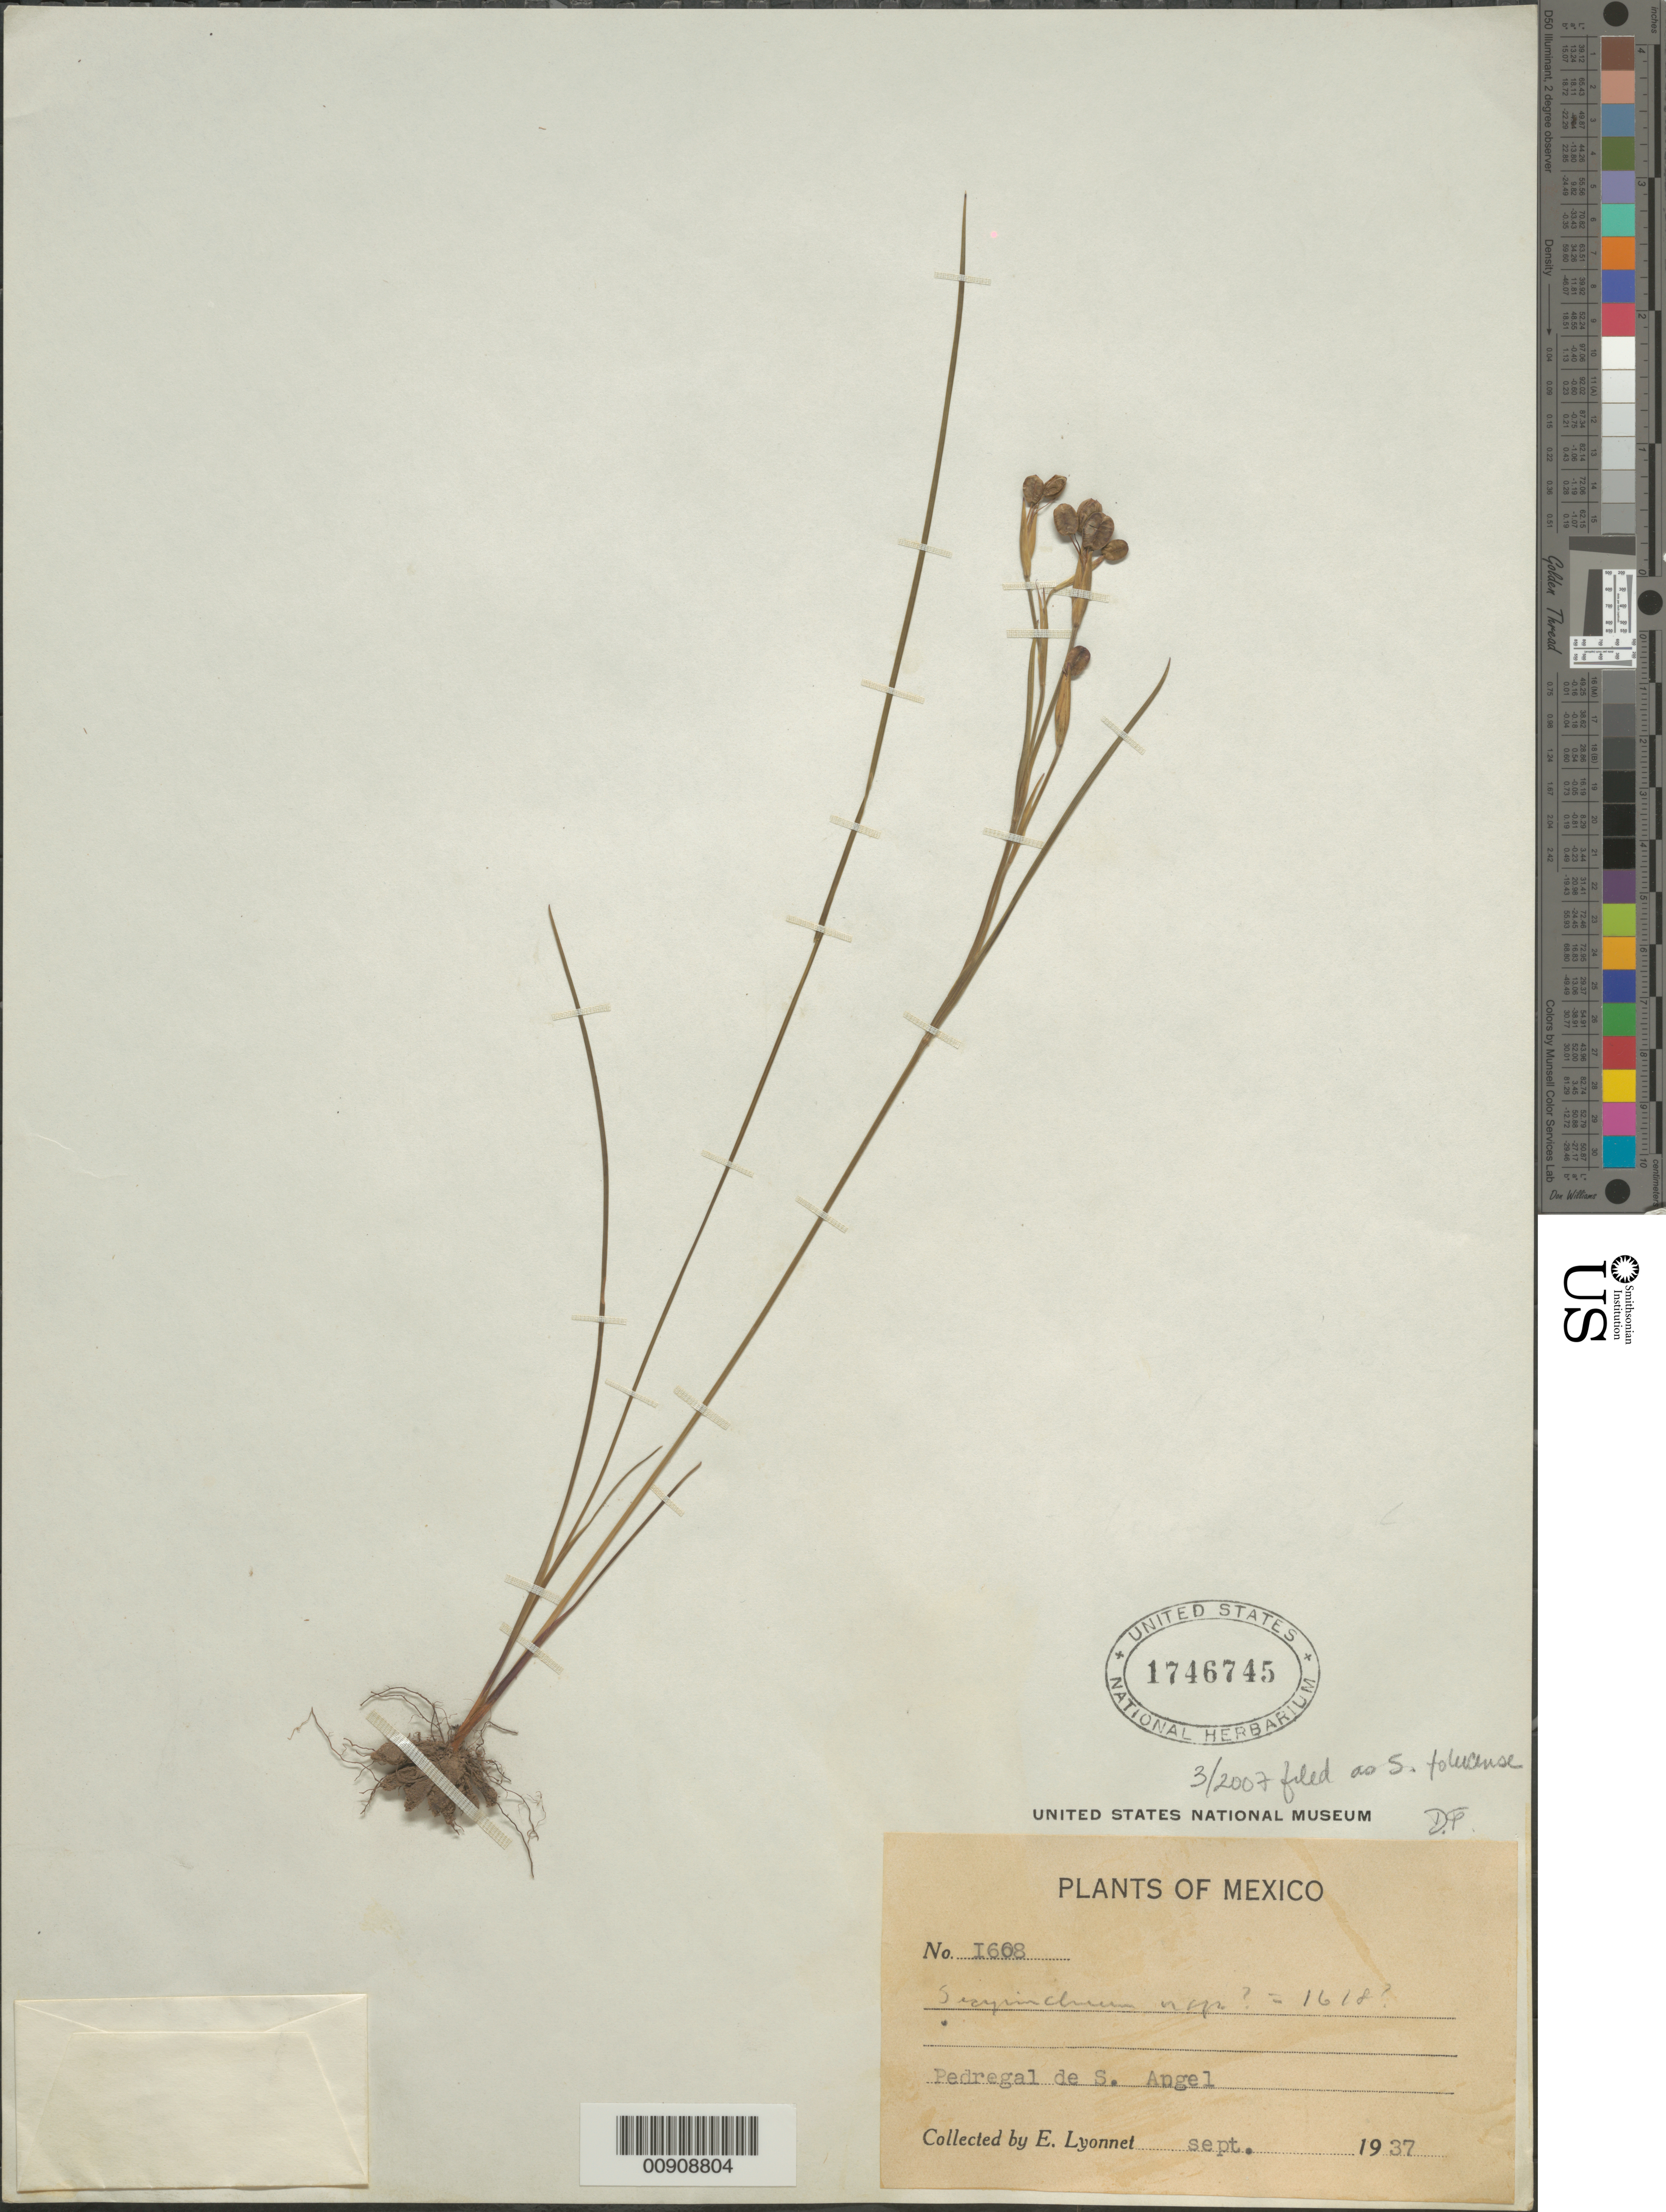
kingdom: Plantae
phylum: Tracheophyta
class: Liliopsida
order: Asparagales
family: Iridaceae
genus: Sisyrinchium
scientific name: Sisyrinchium tolucense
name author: Peyr.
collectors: Bro. E. Lyonnet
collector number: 1608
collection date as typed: Sep 1937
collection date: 1937-09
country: Mexico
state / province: Distrito Federal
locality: Pedregal de S. Angel.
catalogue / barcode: US 1746745